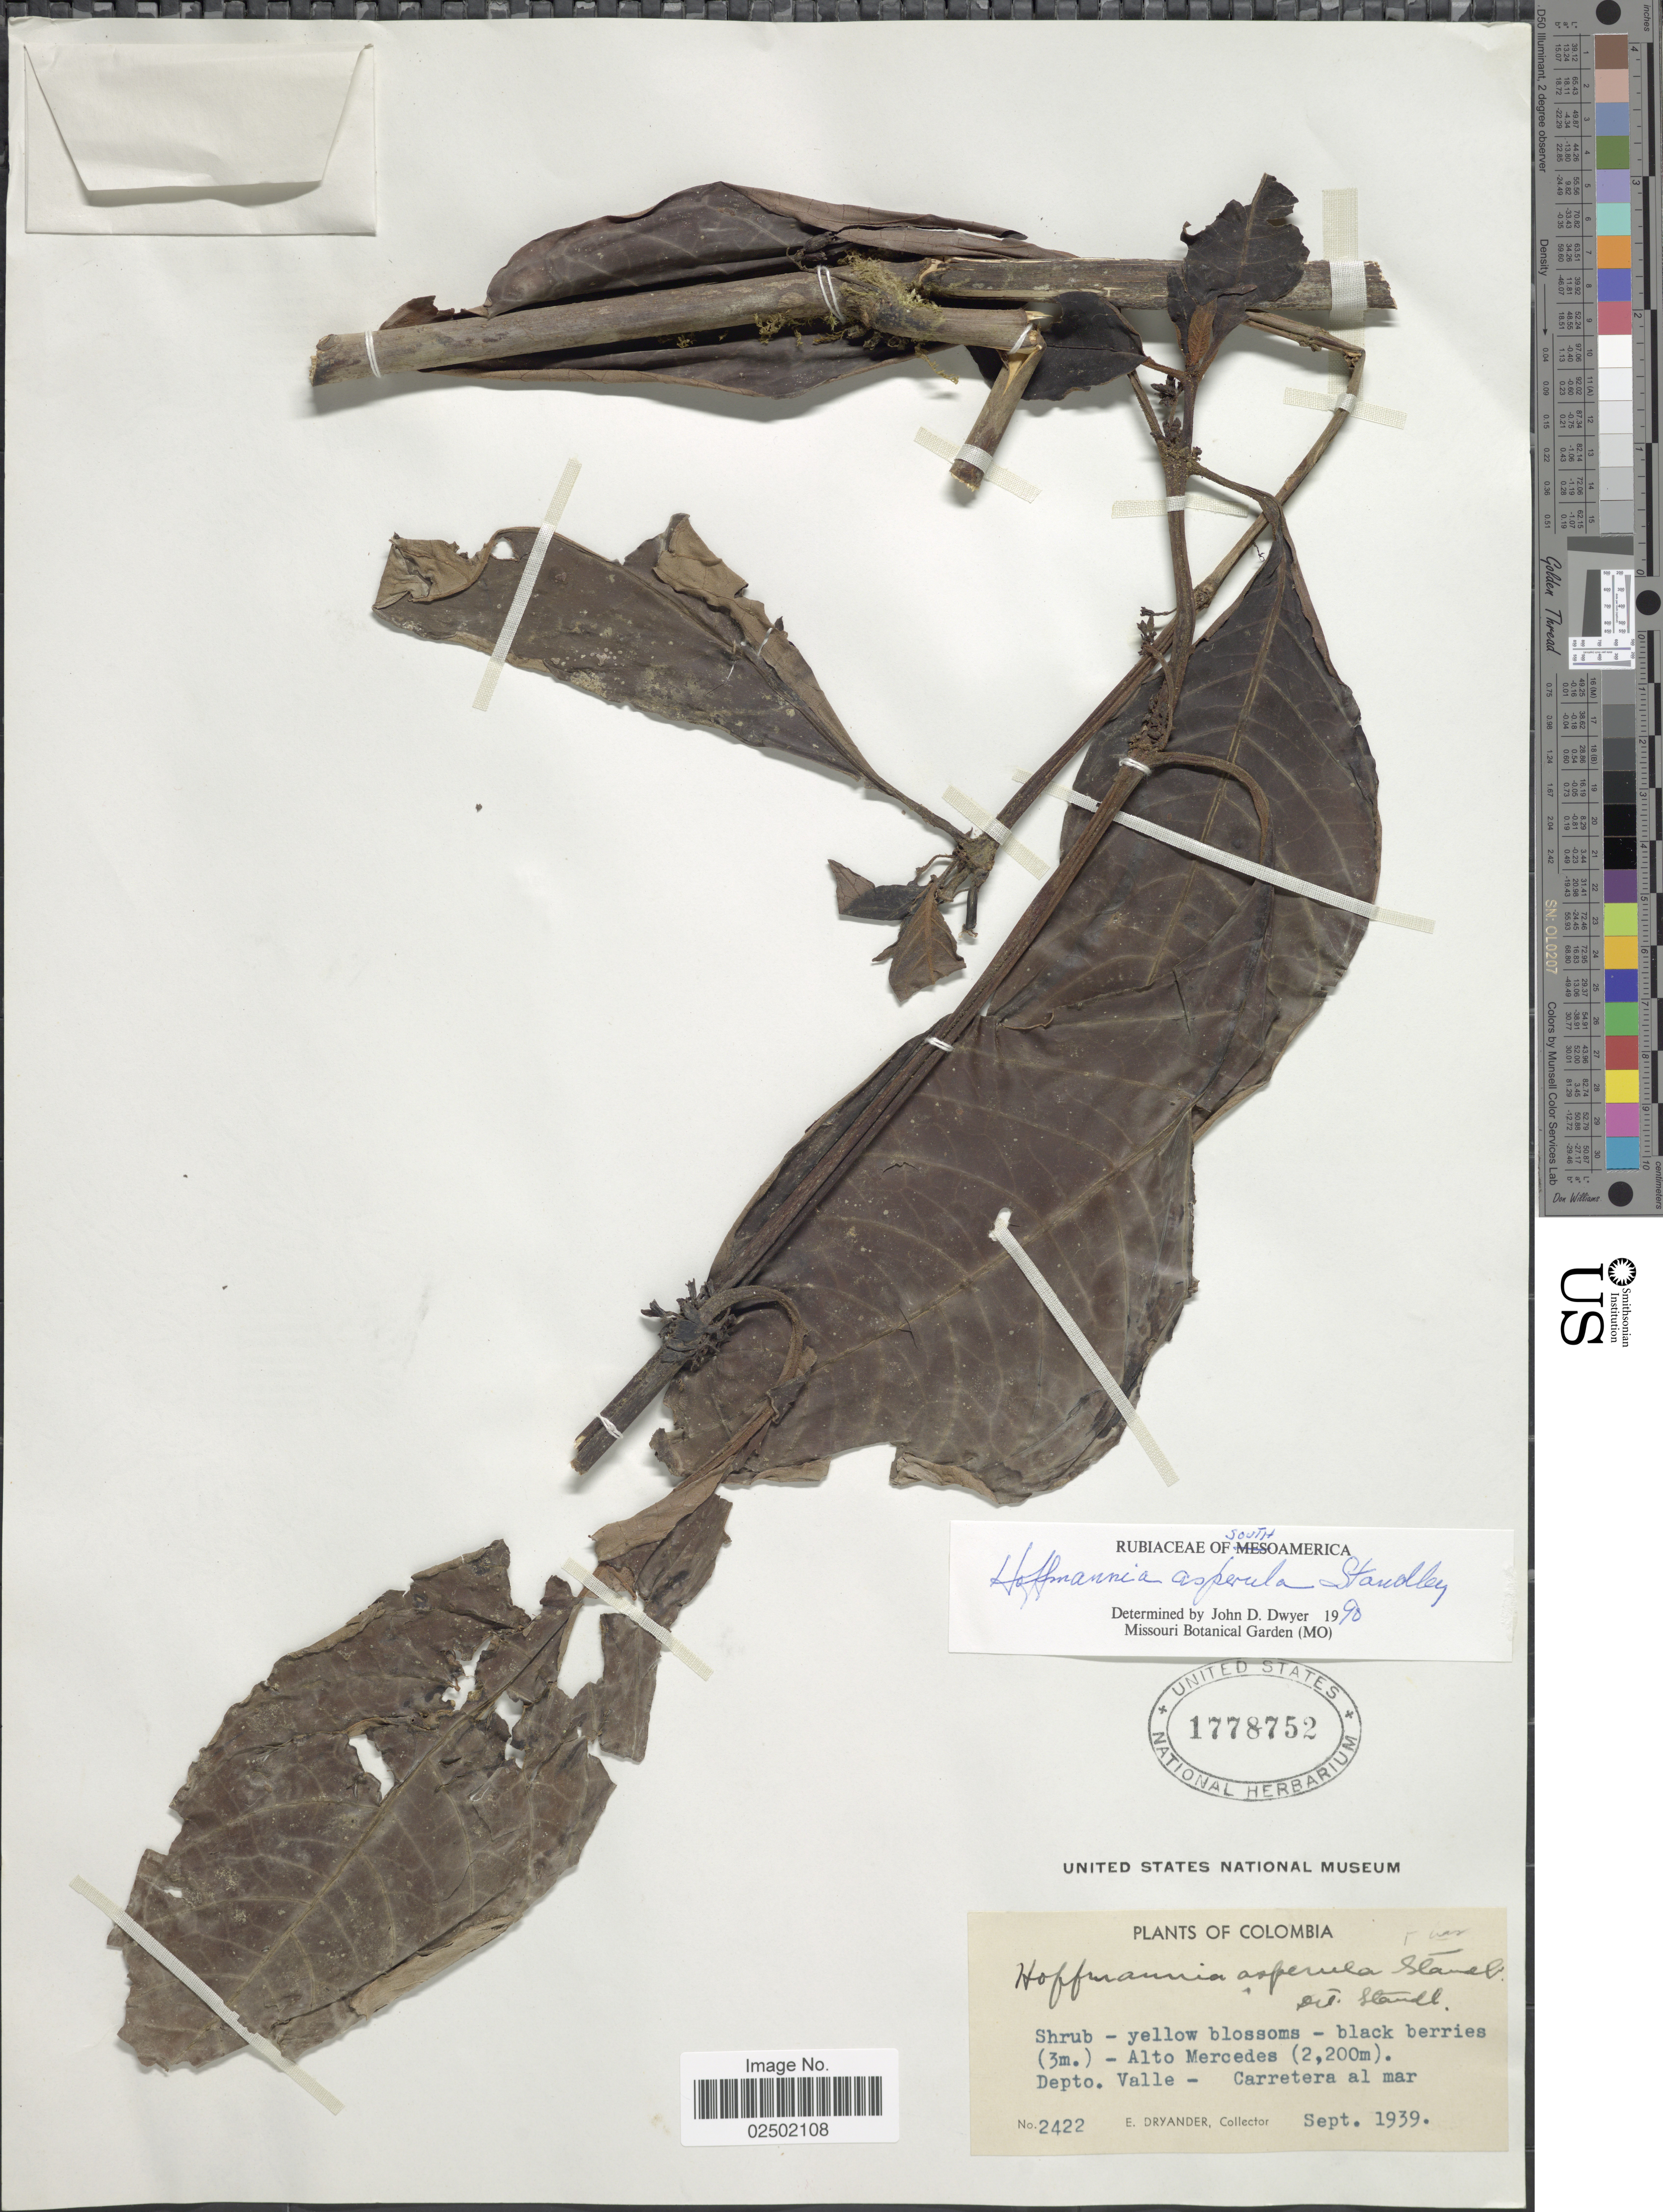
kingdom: Plantae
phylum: Tracheophyta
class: Magnoliopsida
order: Gentianales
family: Rubiaceae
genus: Hoffmannia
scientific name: Hoffmannia asperula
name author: Standl.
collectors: E. Dryander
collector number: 2422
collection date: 1939-09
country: Colombia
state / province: Valle del Cauca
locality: Alto Mercedes. Depto. Valle - Carretera al mar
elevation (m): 2200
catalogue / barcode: US 1778752